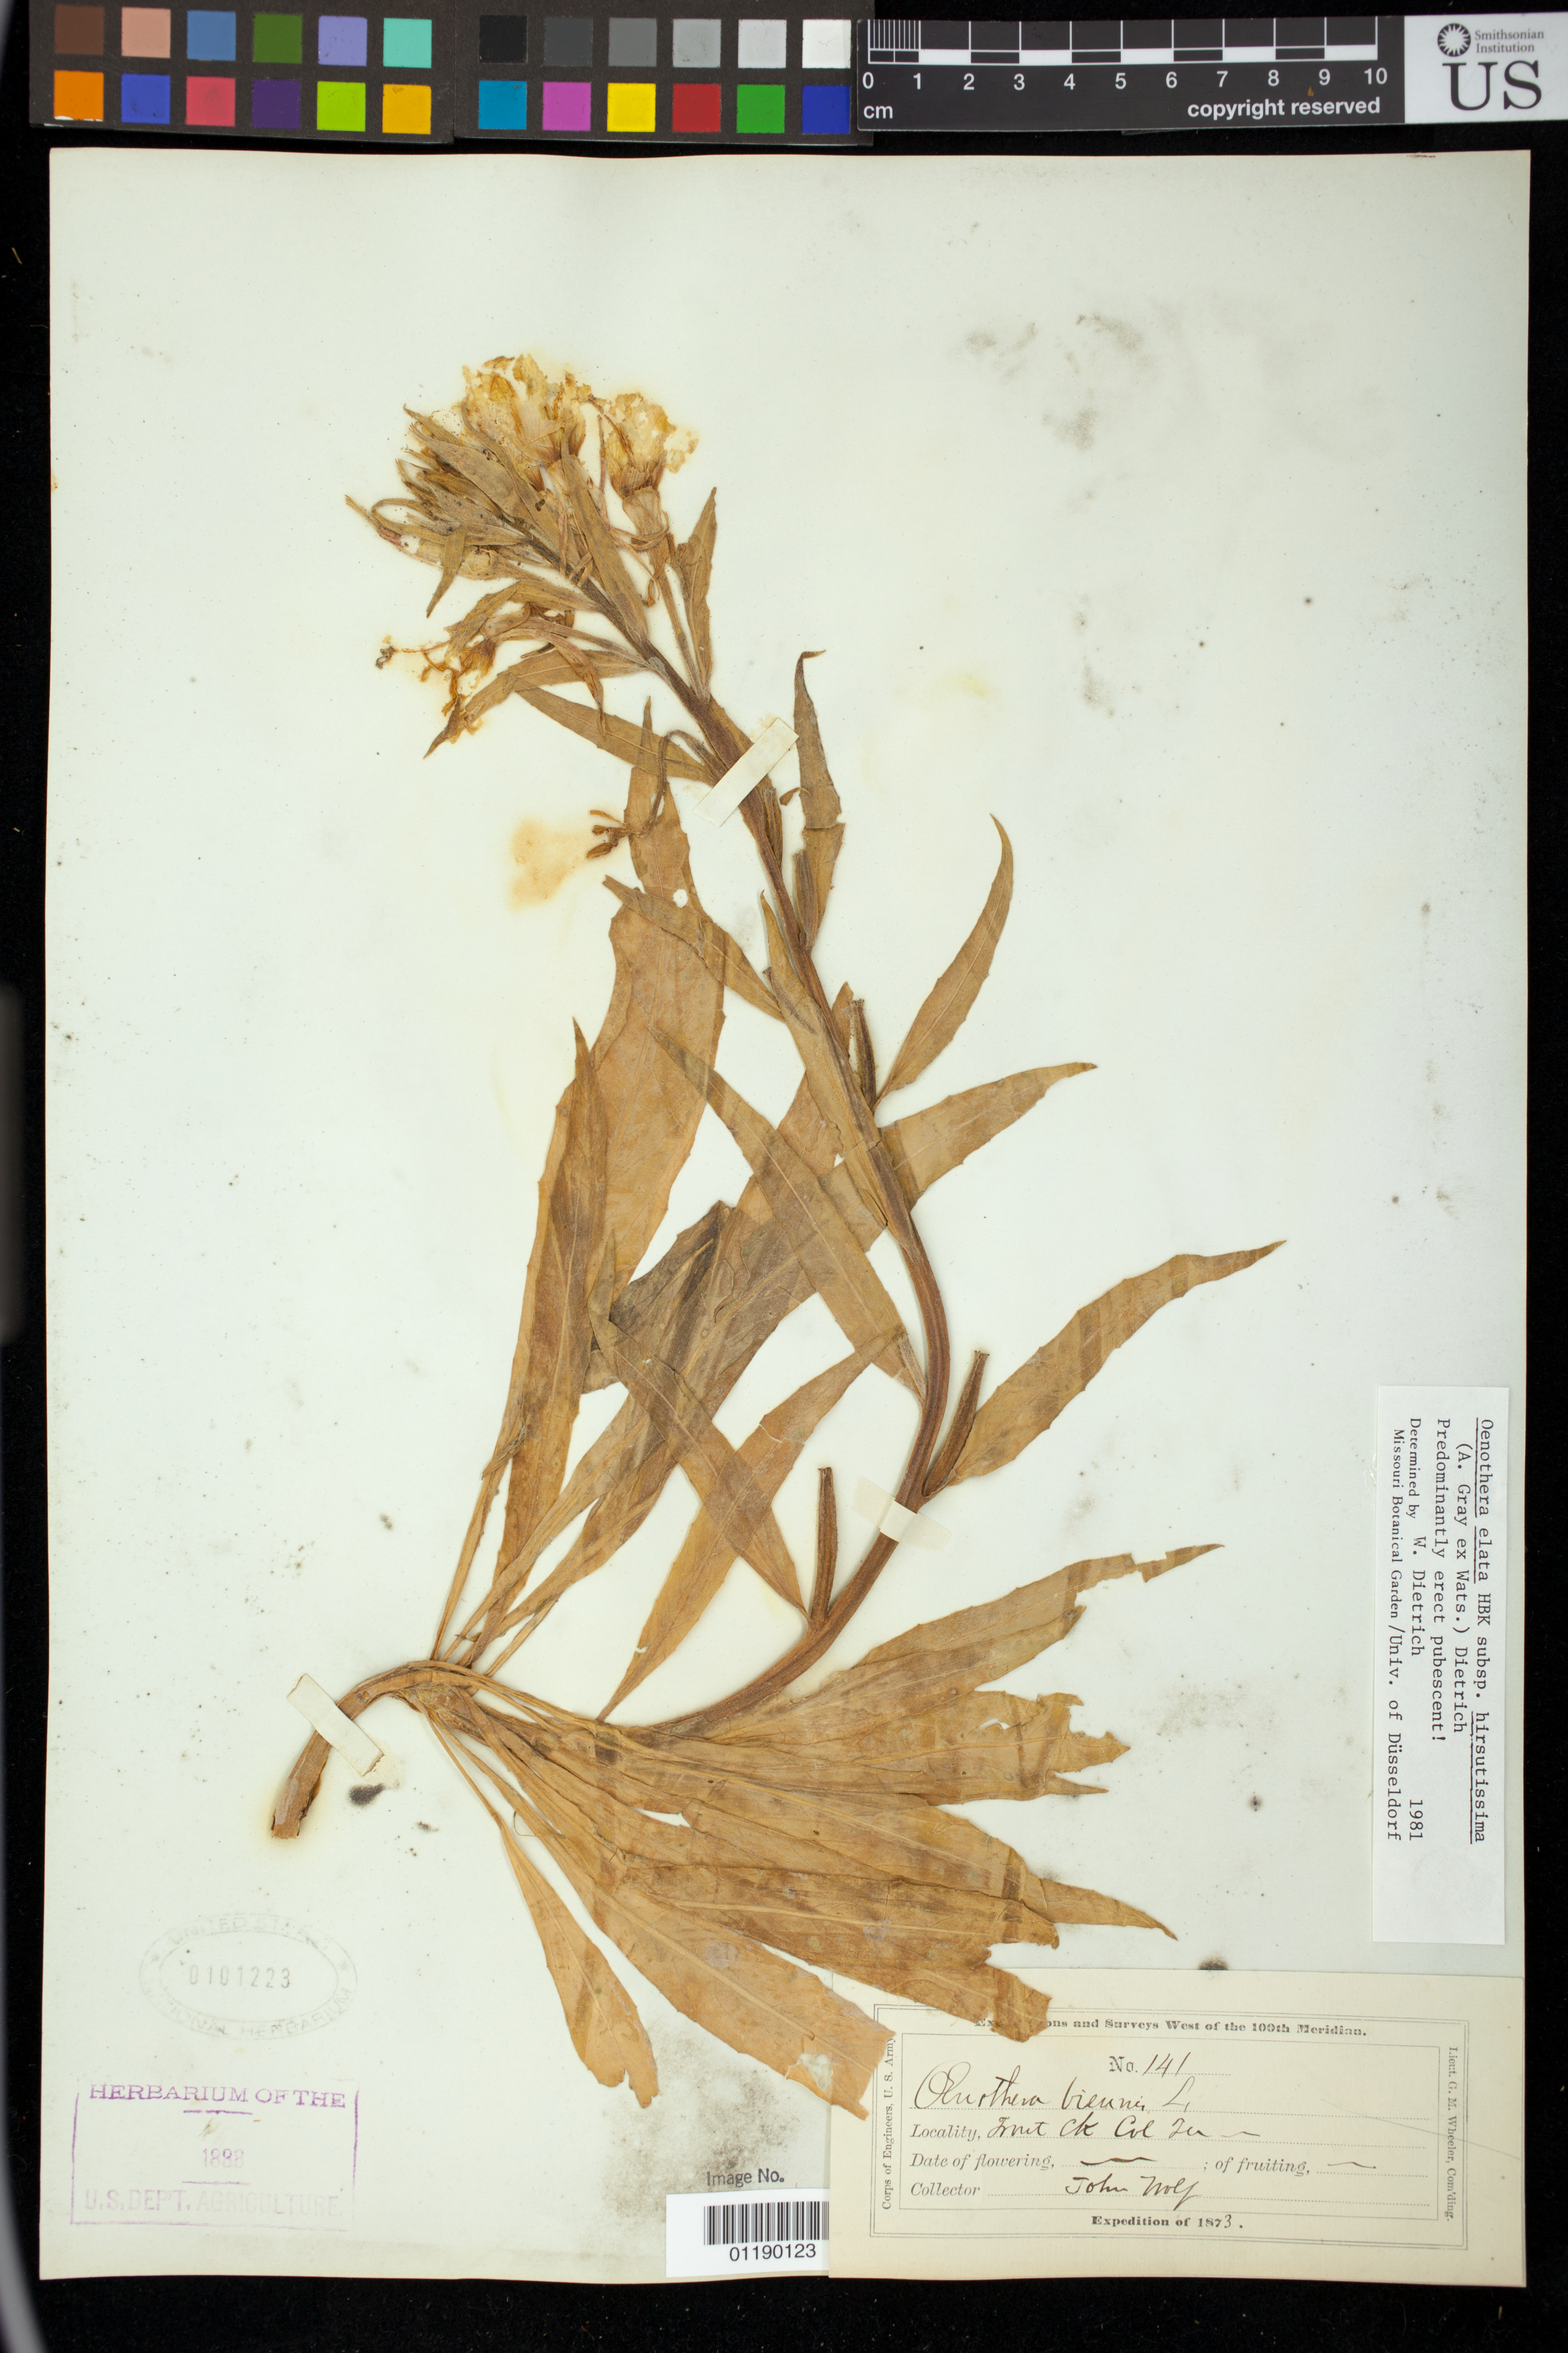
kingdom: Plantae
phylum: Tracheophyta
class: Magnoliopsida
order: Myrtales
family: Onagraceae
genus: Oenothera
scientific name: Oenothera elata subsp. hirsutissima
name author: (A. Gray ex S. Watson) W. Dietr.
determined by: Dietrich, W.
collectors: J. Wolf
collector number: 141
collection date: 1873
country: United States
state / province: Colorado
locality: Front Creek, Col. Ter.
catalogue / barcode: US 101223